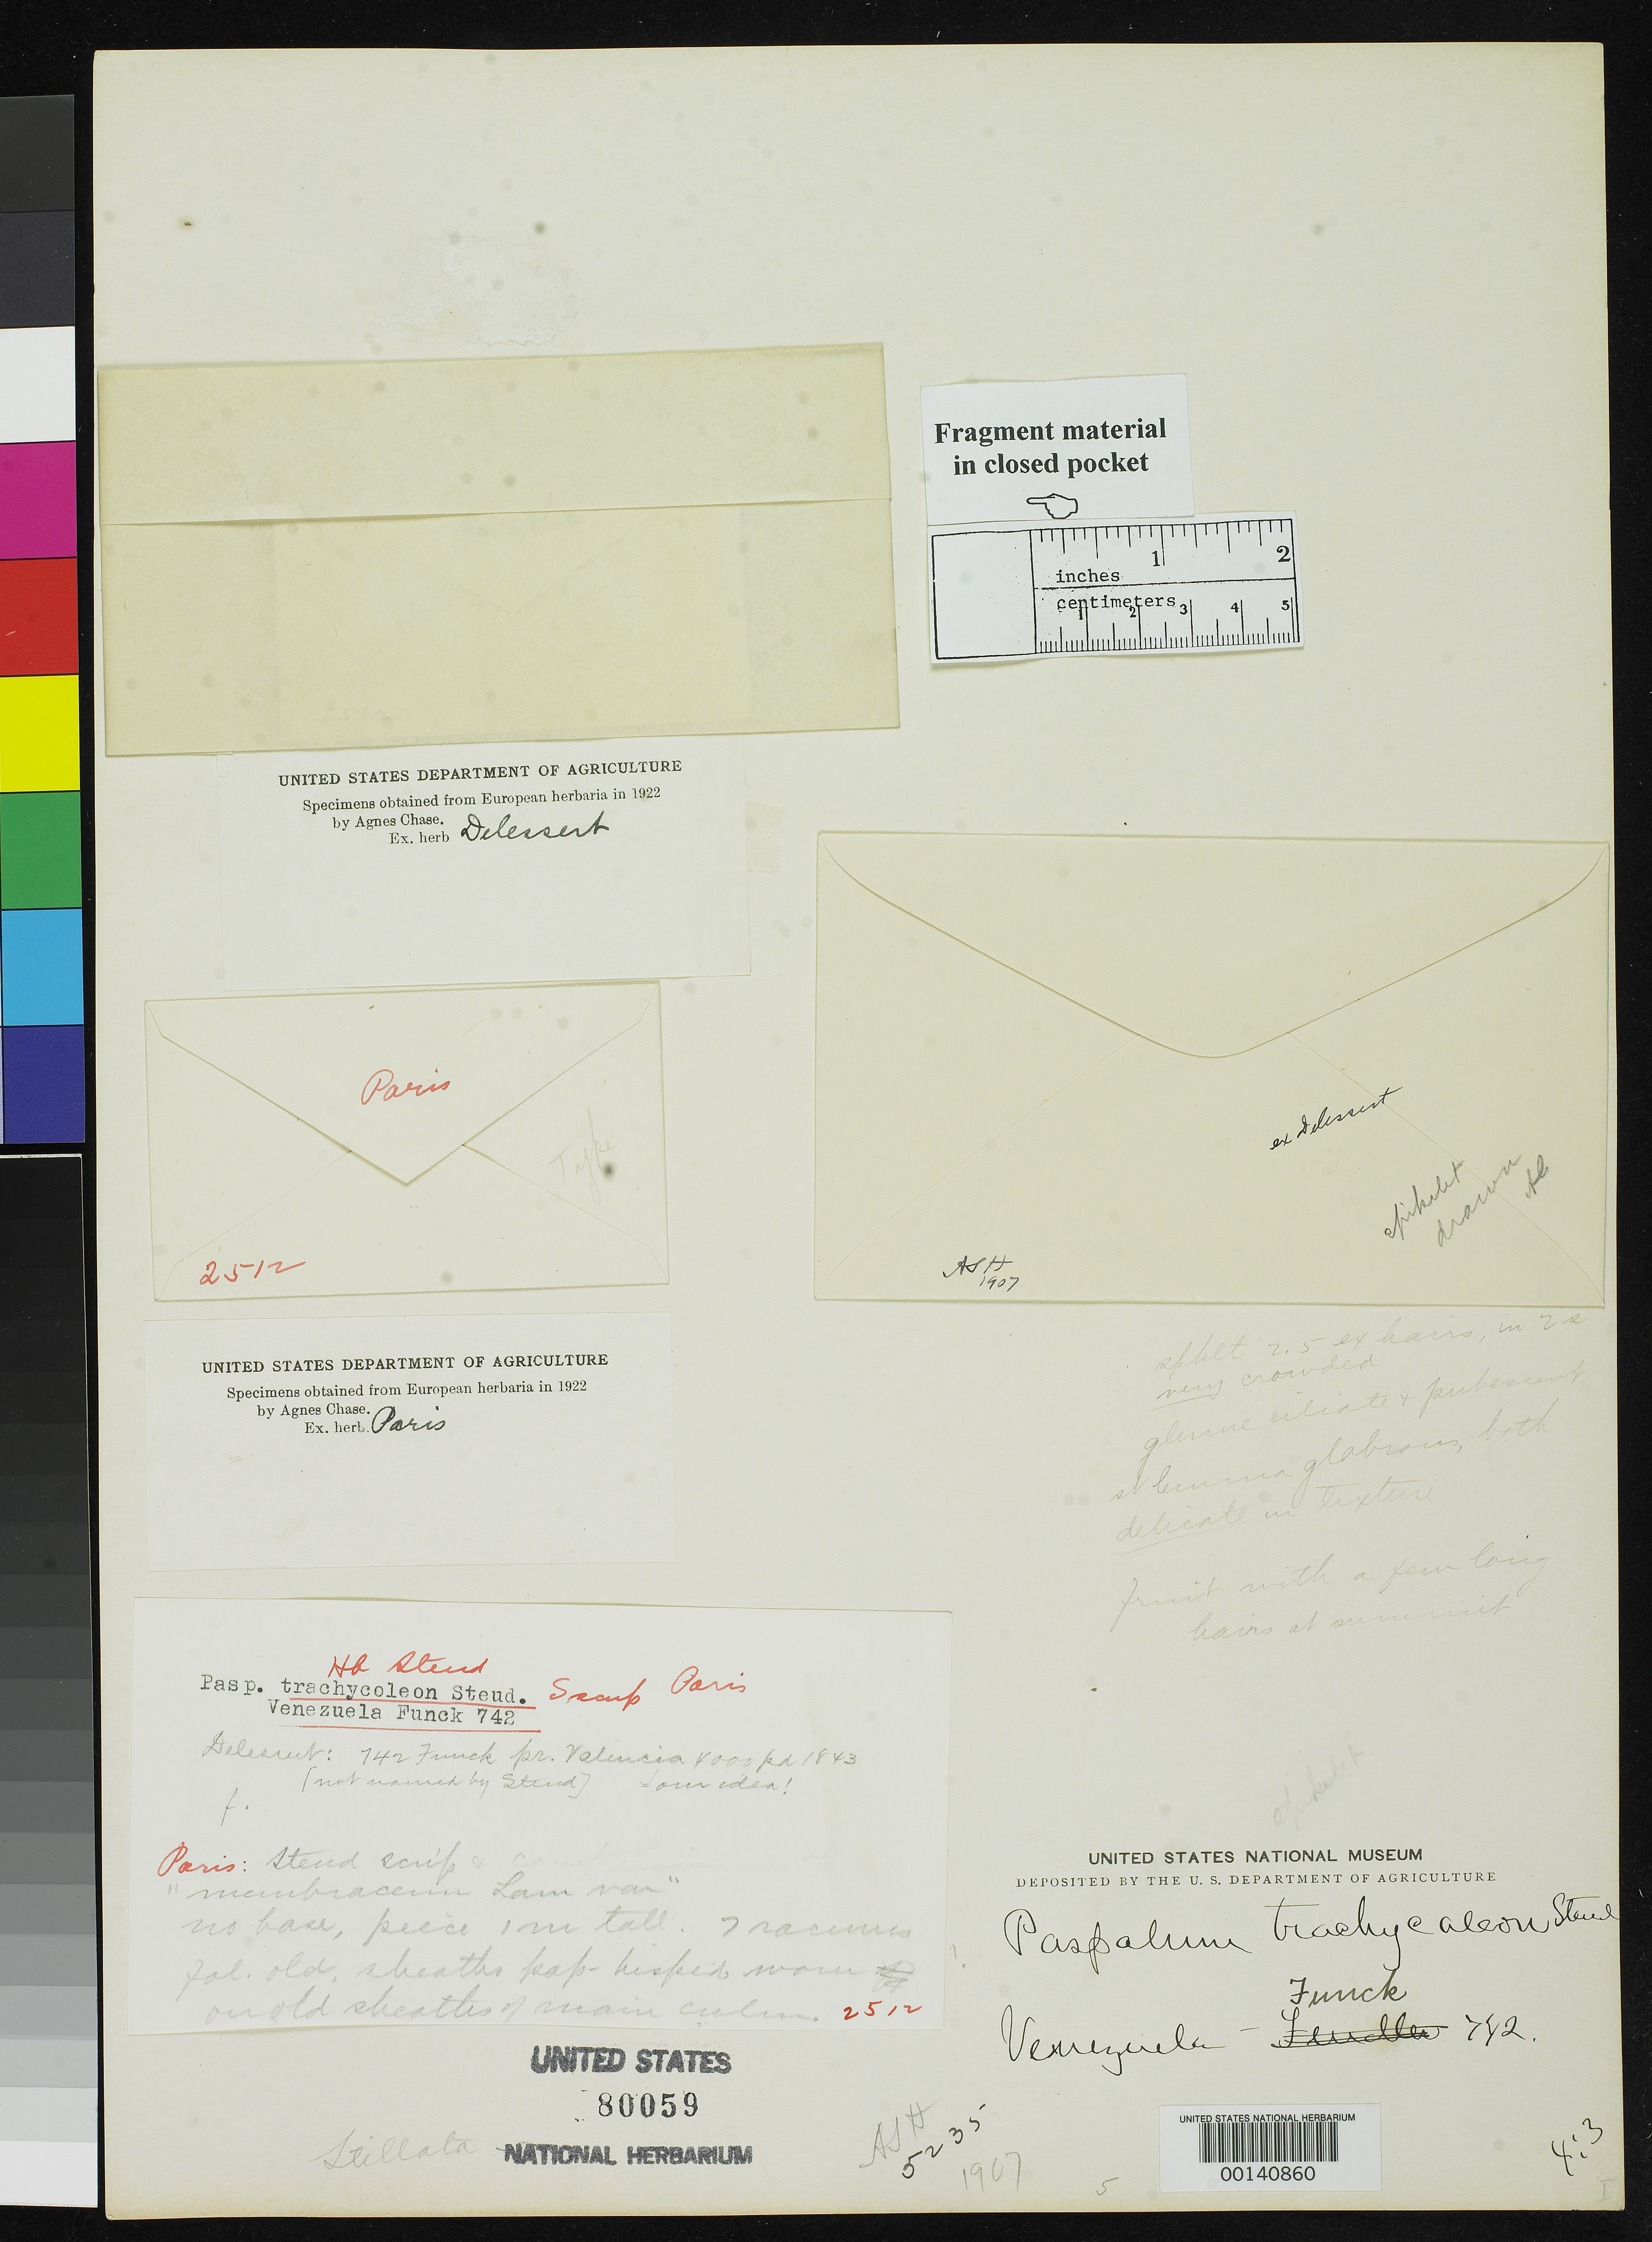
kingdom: Plantae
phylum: Tracheophyta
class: Liliopsida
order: Poales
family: Poaceae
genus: Paspalum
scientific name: Paspalum trachycoleon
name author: Steud.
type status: Type Fragment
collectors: N. Funck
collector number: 742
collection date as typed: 1843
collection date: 1843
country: Venezuela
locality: Valincia.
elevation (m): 1219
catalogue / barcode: US 80059